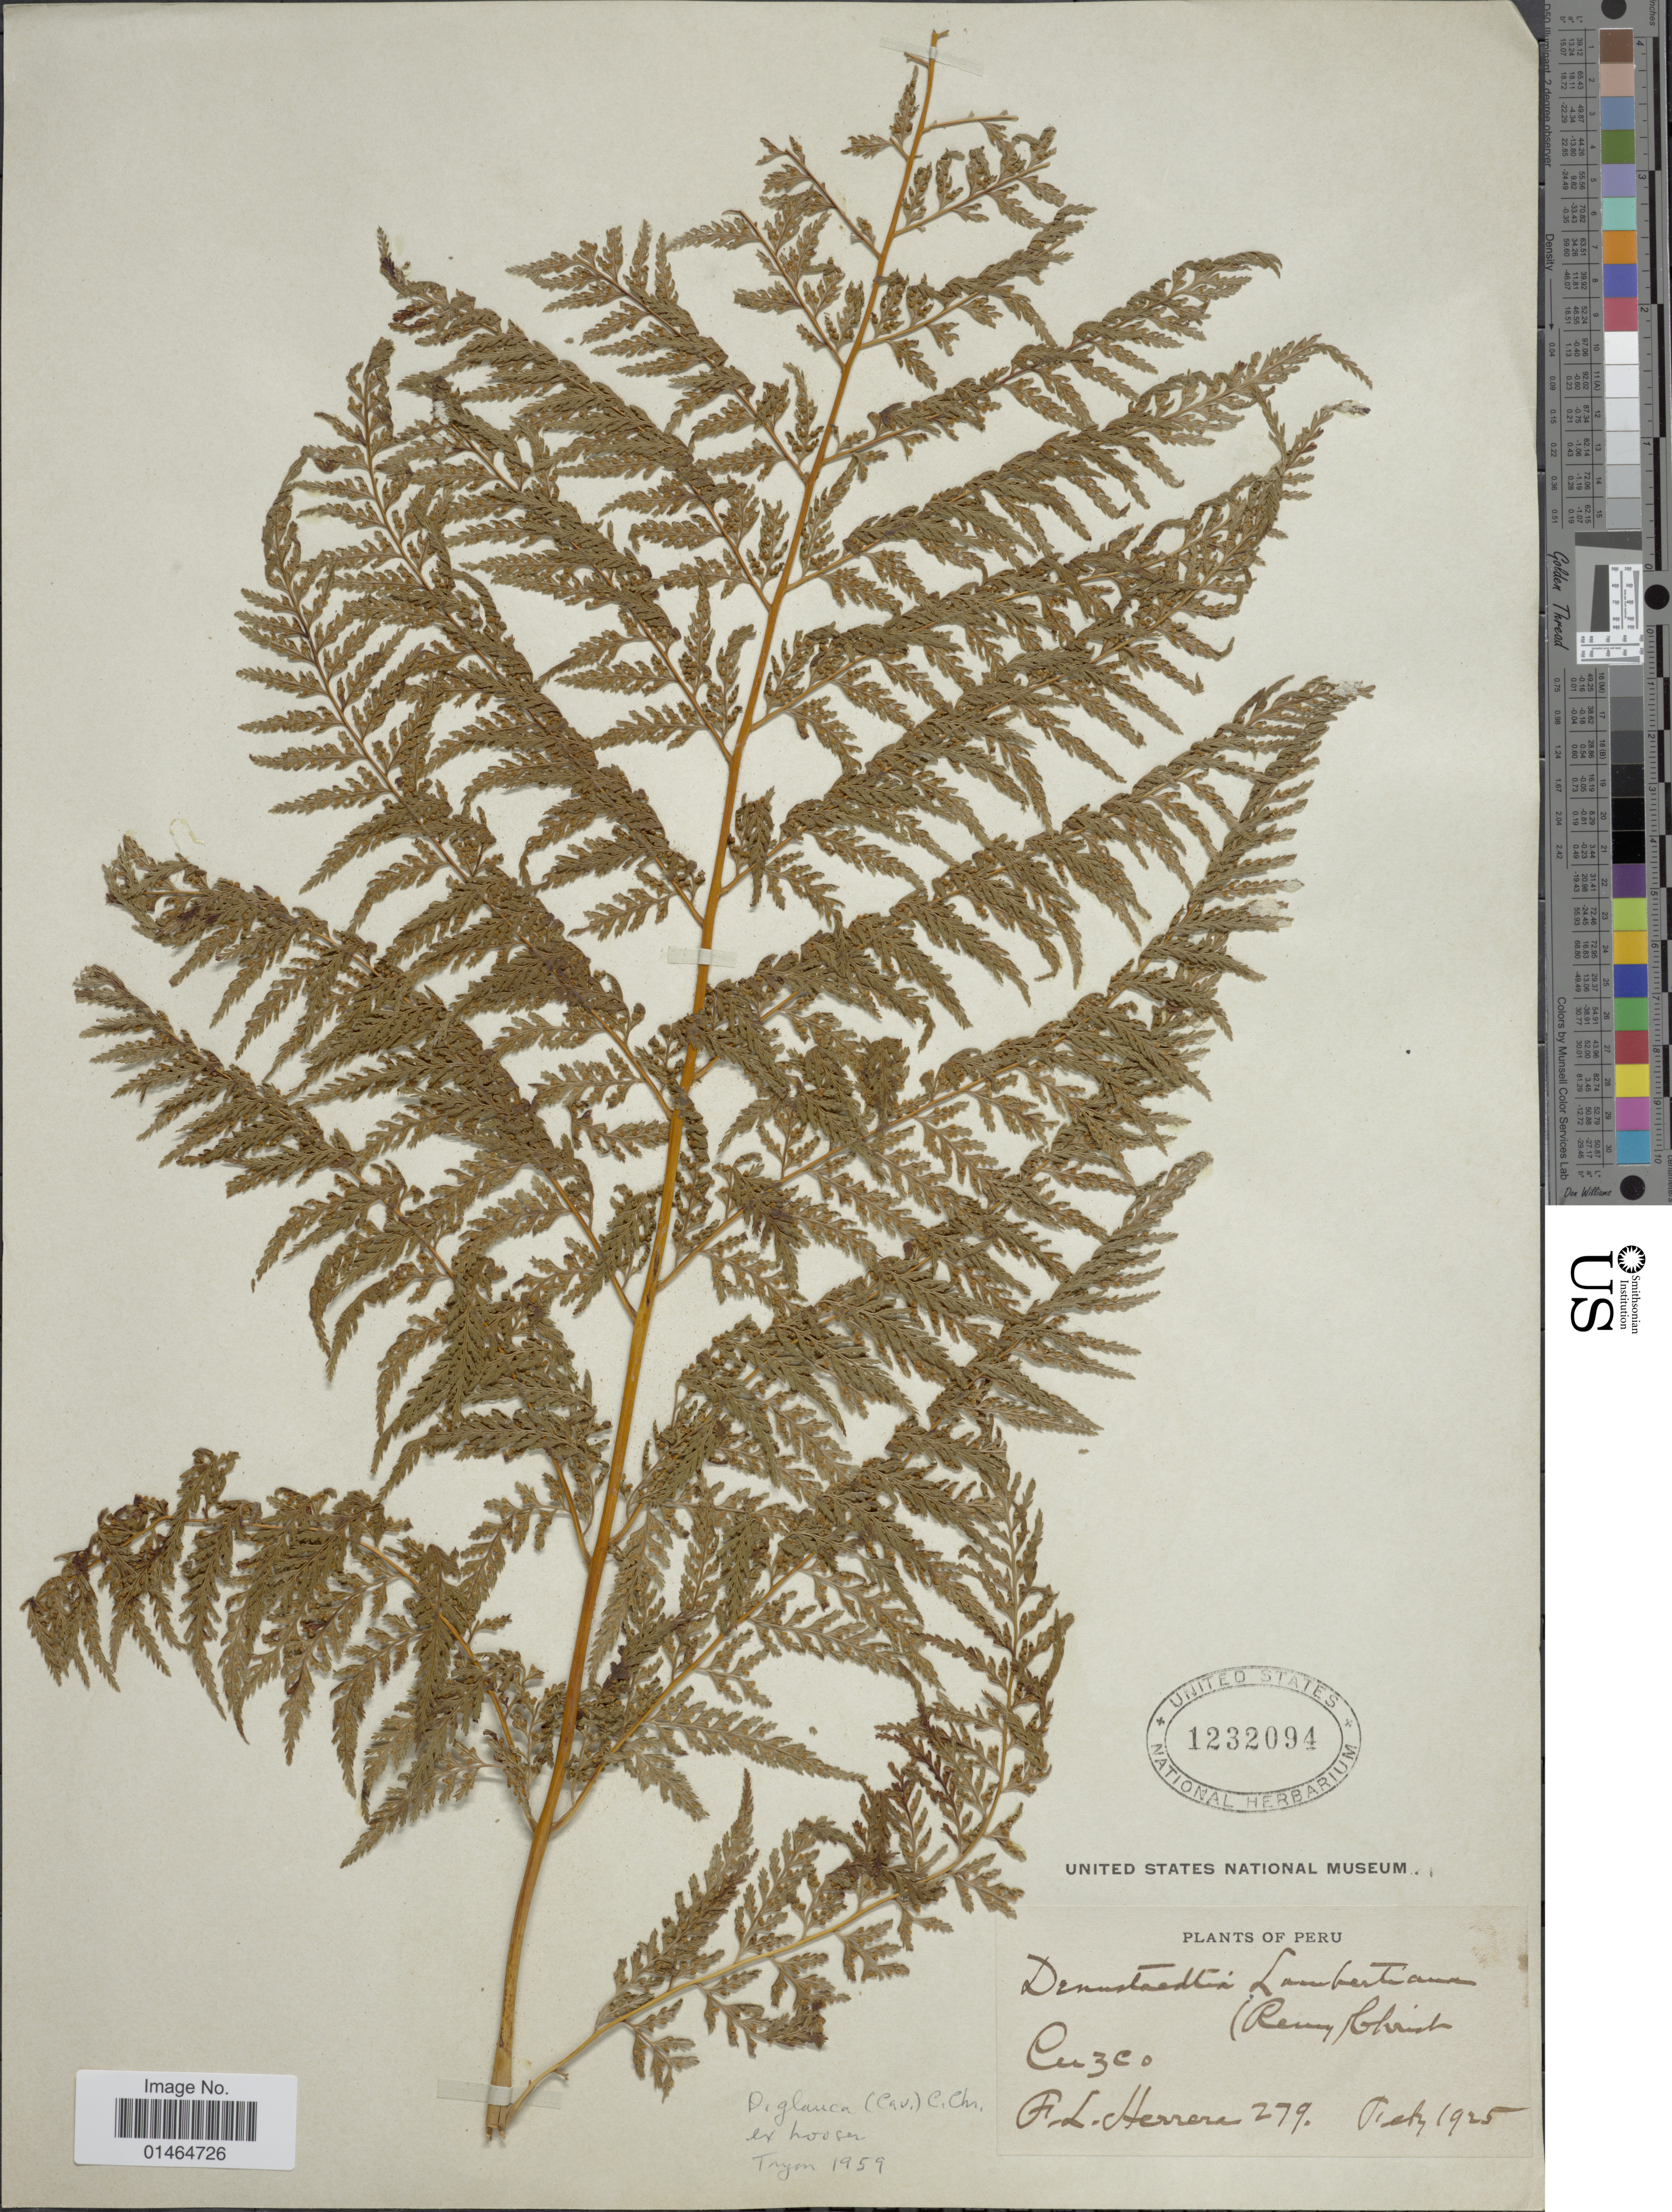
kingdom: Plantae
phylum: Tracheophyta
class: Polypodiopsida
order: Polypodiales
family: Dennstaedtiaceae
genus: Dennstaedtia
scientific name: Dennstaedtia glauca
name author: (Cav.) C. Chr.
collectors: F. L. Herrera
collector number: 279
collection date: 1925-02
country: Peru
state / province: Cusco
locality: Cuzco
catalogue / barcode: US 1232094